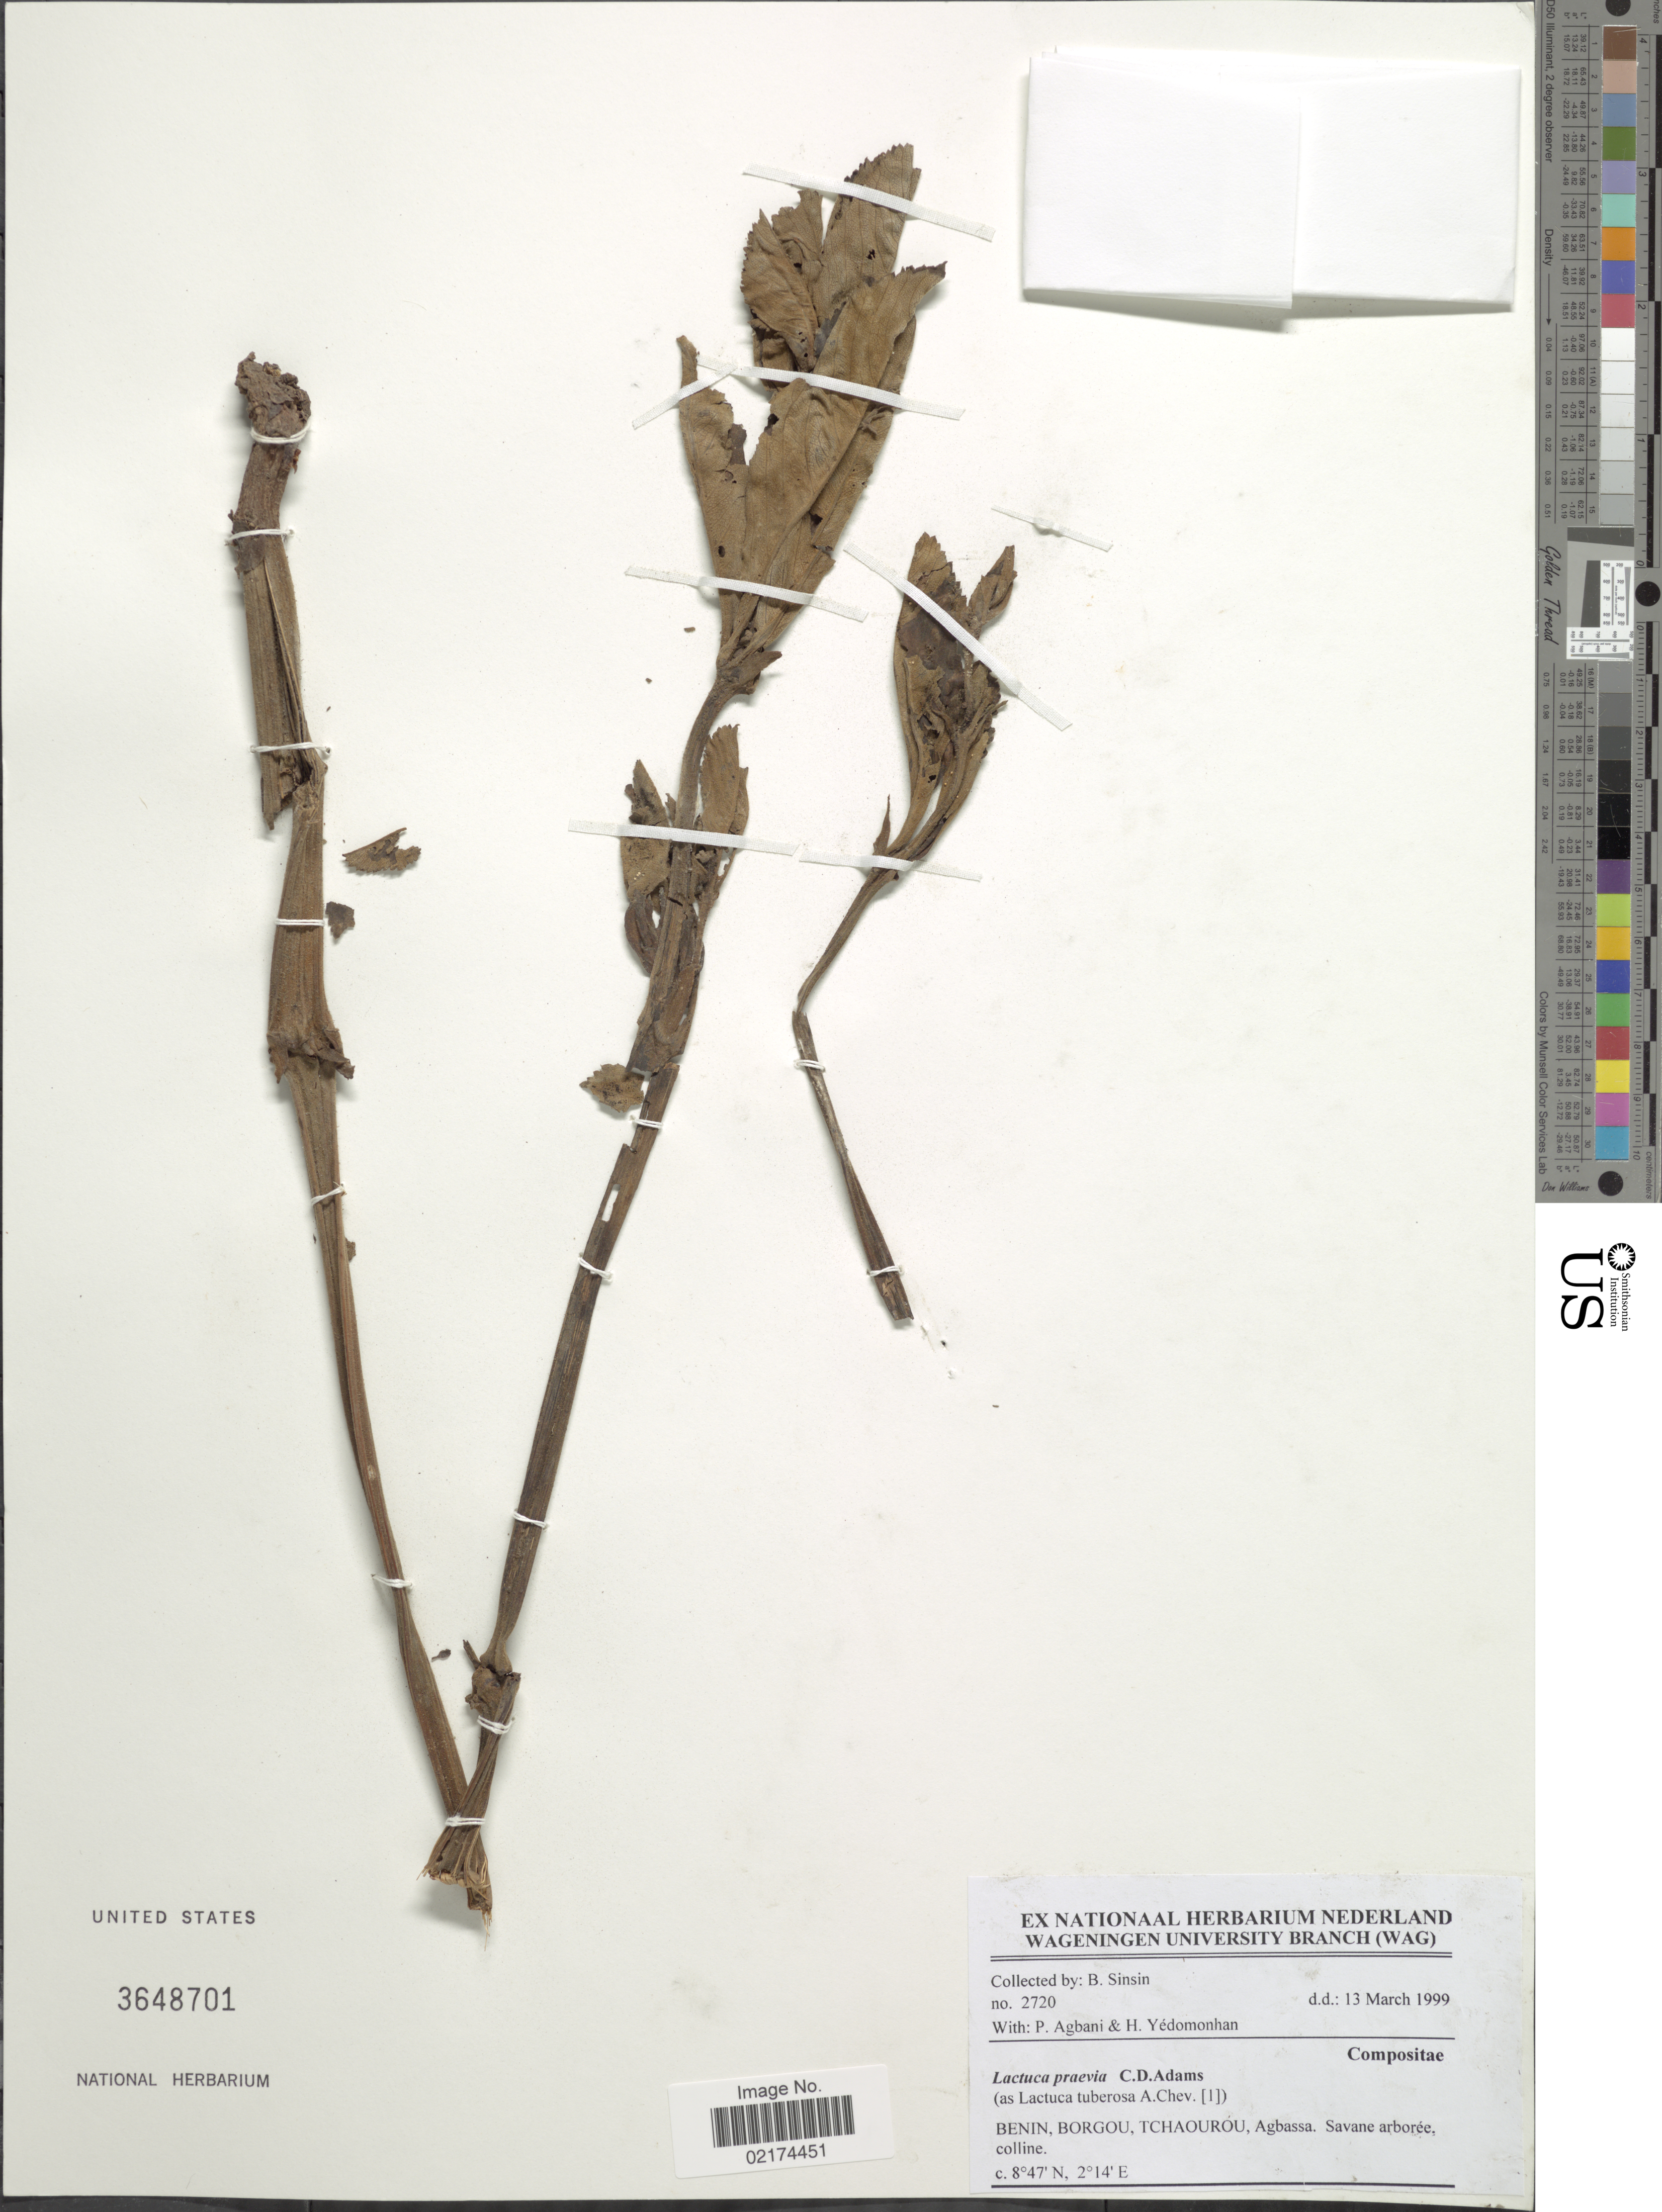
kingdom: Plantae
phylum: Tracheophyta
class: Magnoliopsida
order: Asterales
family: Asteraceae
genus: Lactuca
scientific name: Lactuca praevia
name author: C.D. Adams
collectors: B. Sinsin, P. Agbani & H. Yedomonhan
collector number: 2720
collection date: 1999-03-13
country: Benin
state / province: Borgou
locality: Tchaourou, Agbassa, Savane arboree, colline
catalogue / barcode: US 3648701